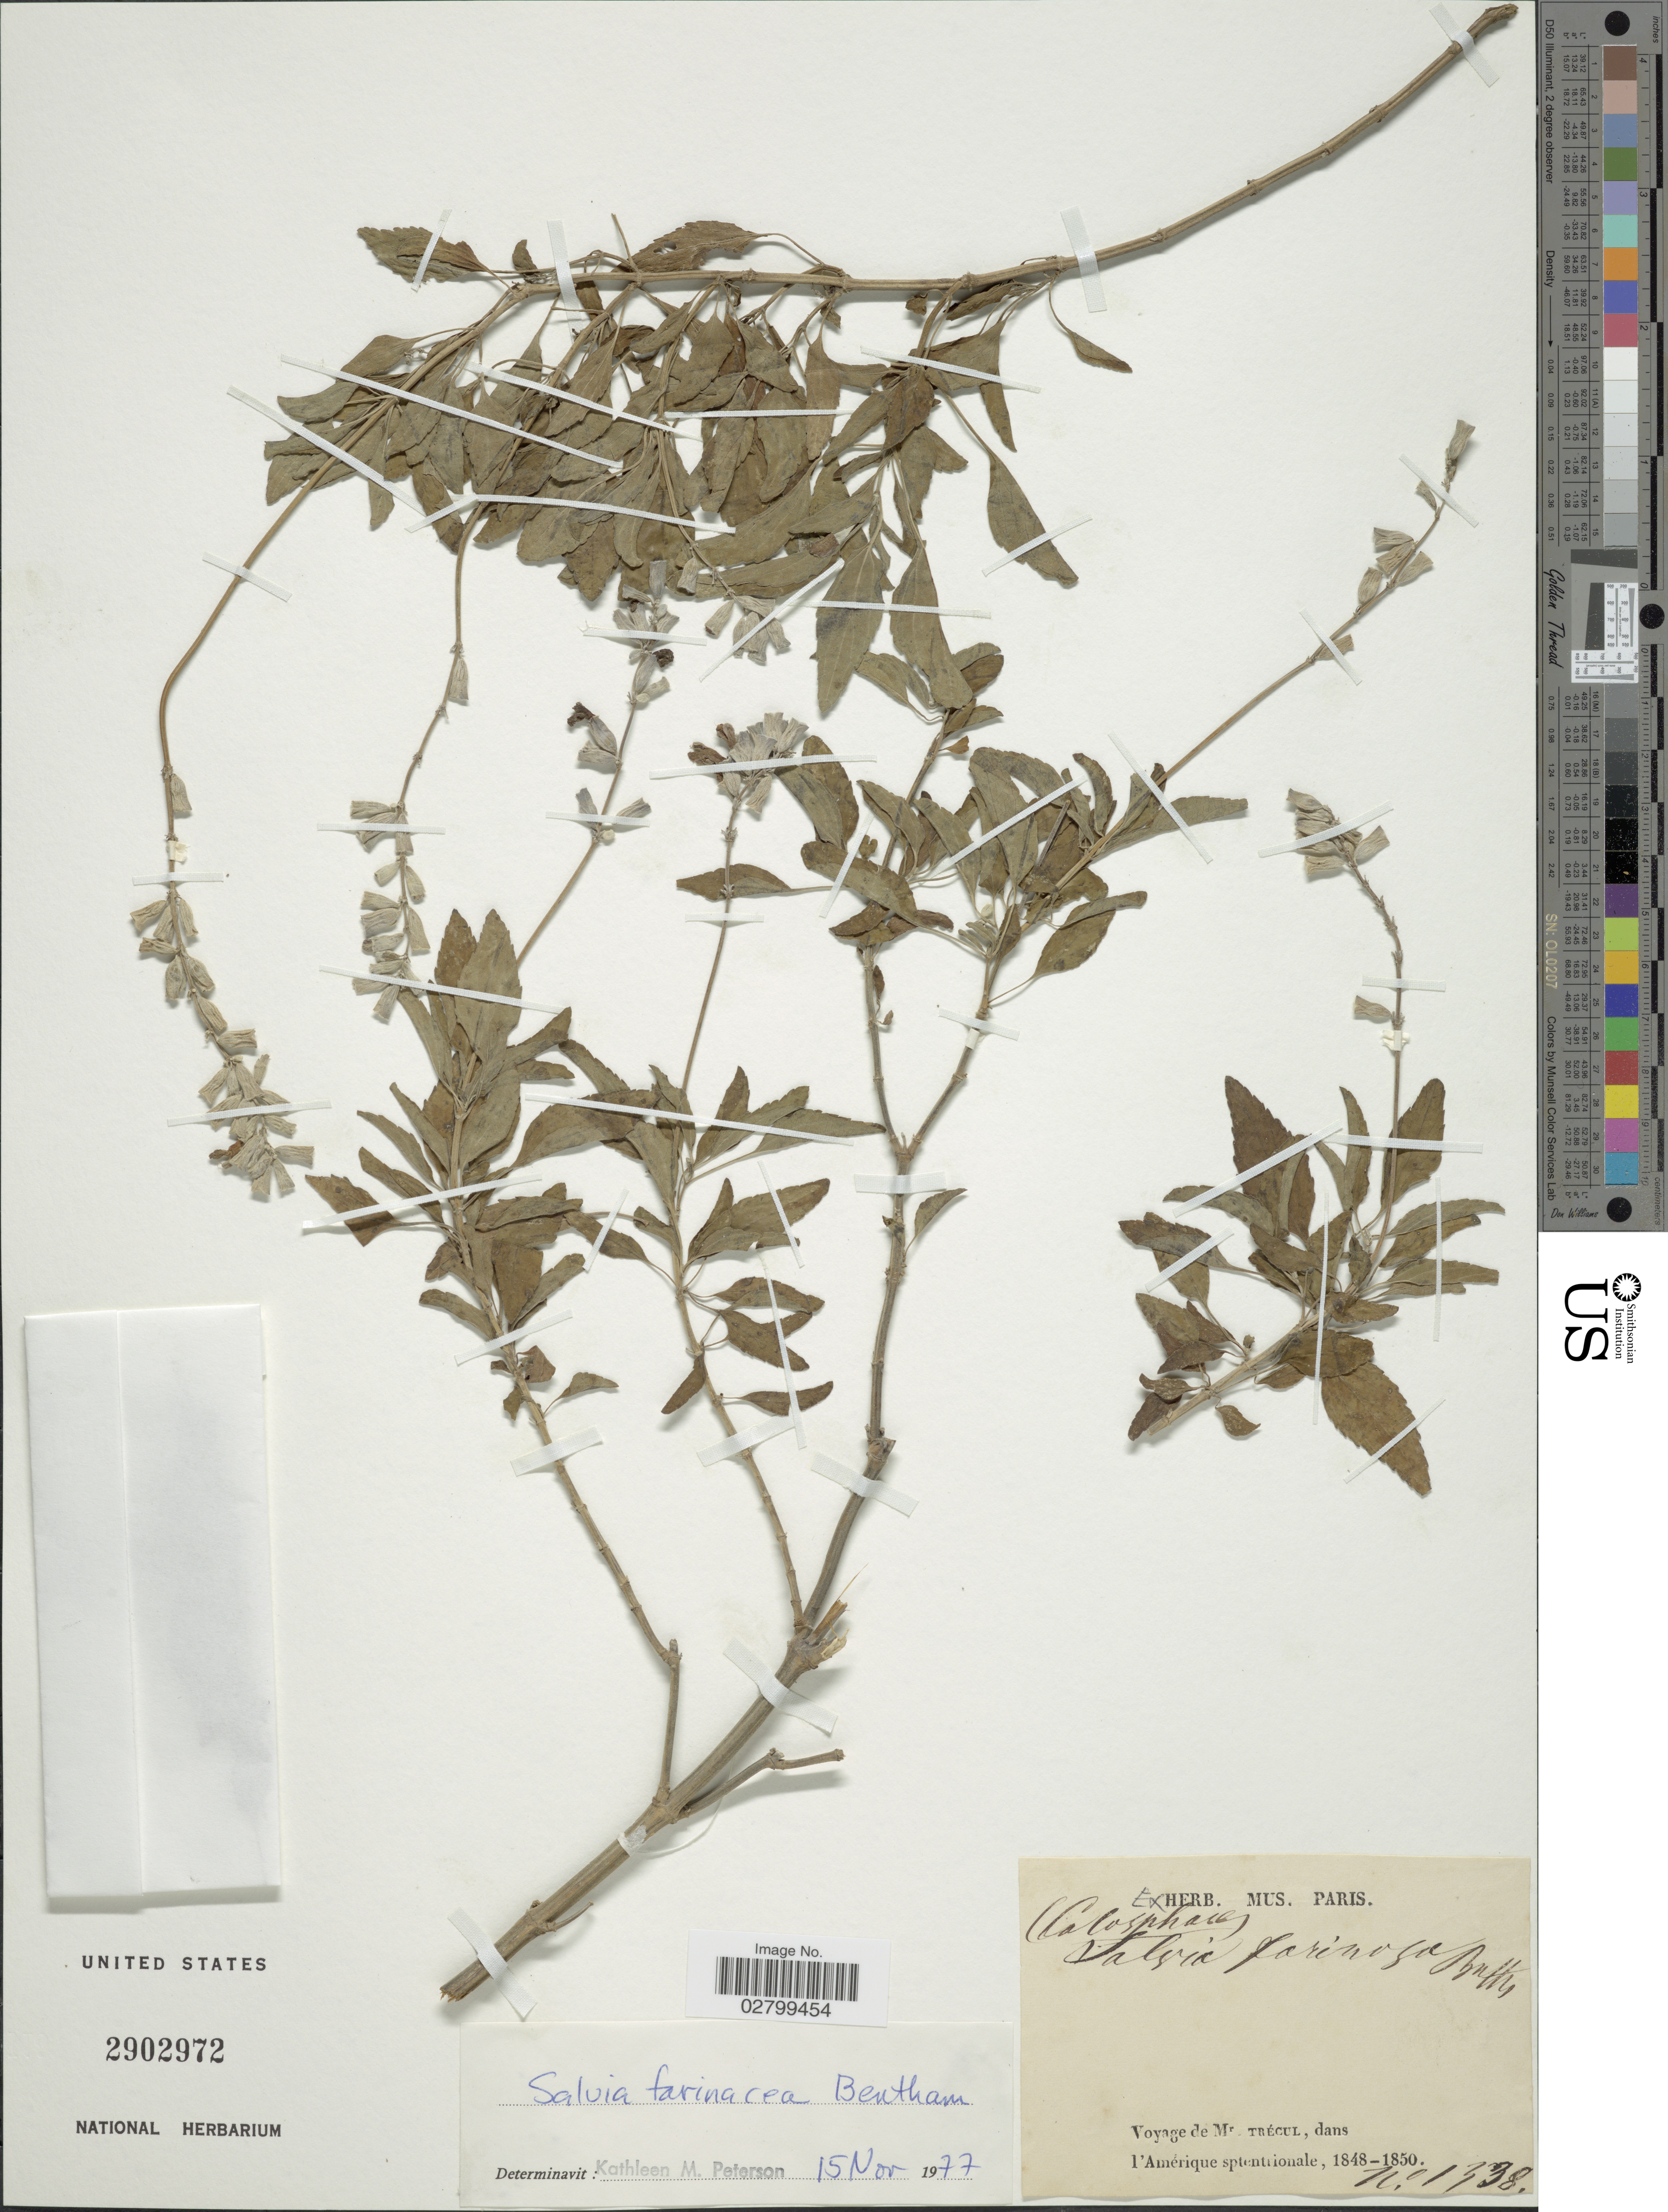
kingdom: Plantae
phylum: Tracheophyta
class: Magnoliopsida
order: Lamiales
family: Lamiaceae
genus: Salvia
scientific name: Salvia farinacea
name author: Benth.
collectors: A. Trécul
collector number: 1338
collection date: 1848/1850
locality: Amérique sptentrionale.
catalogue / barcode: US 2902972